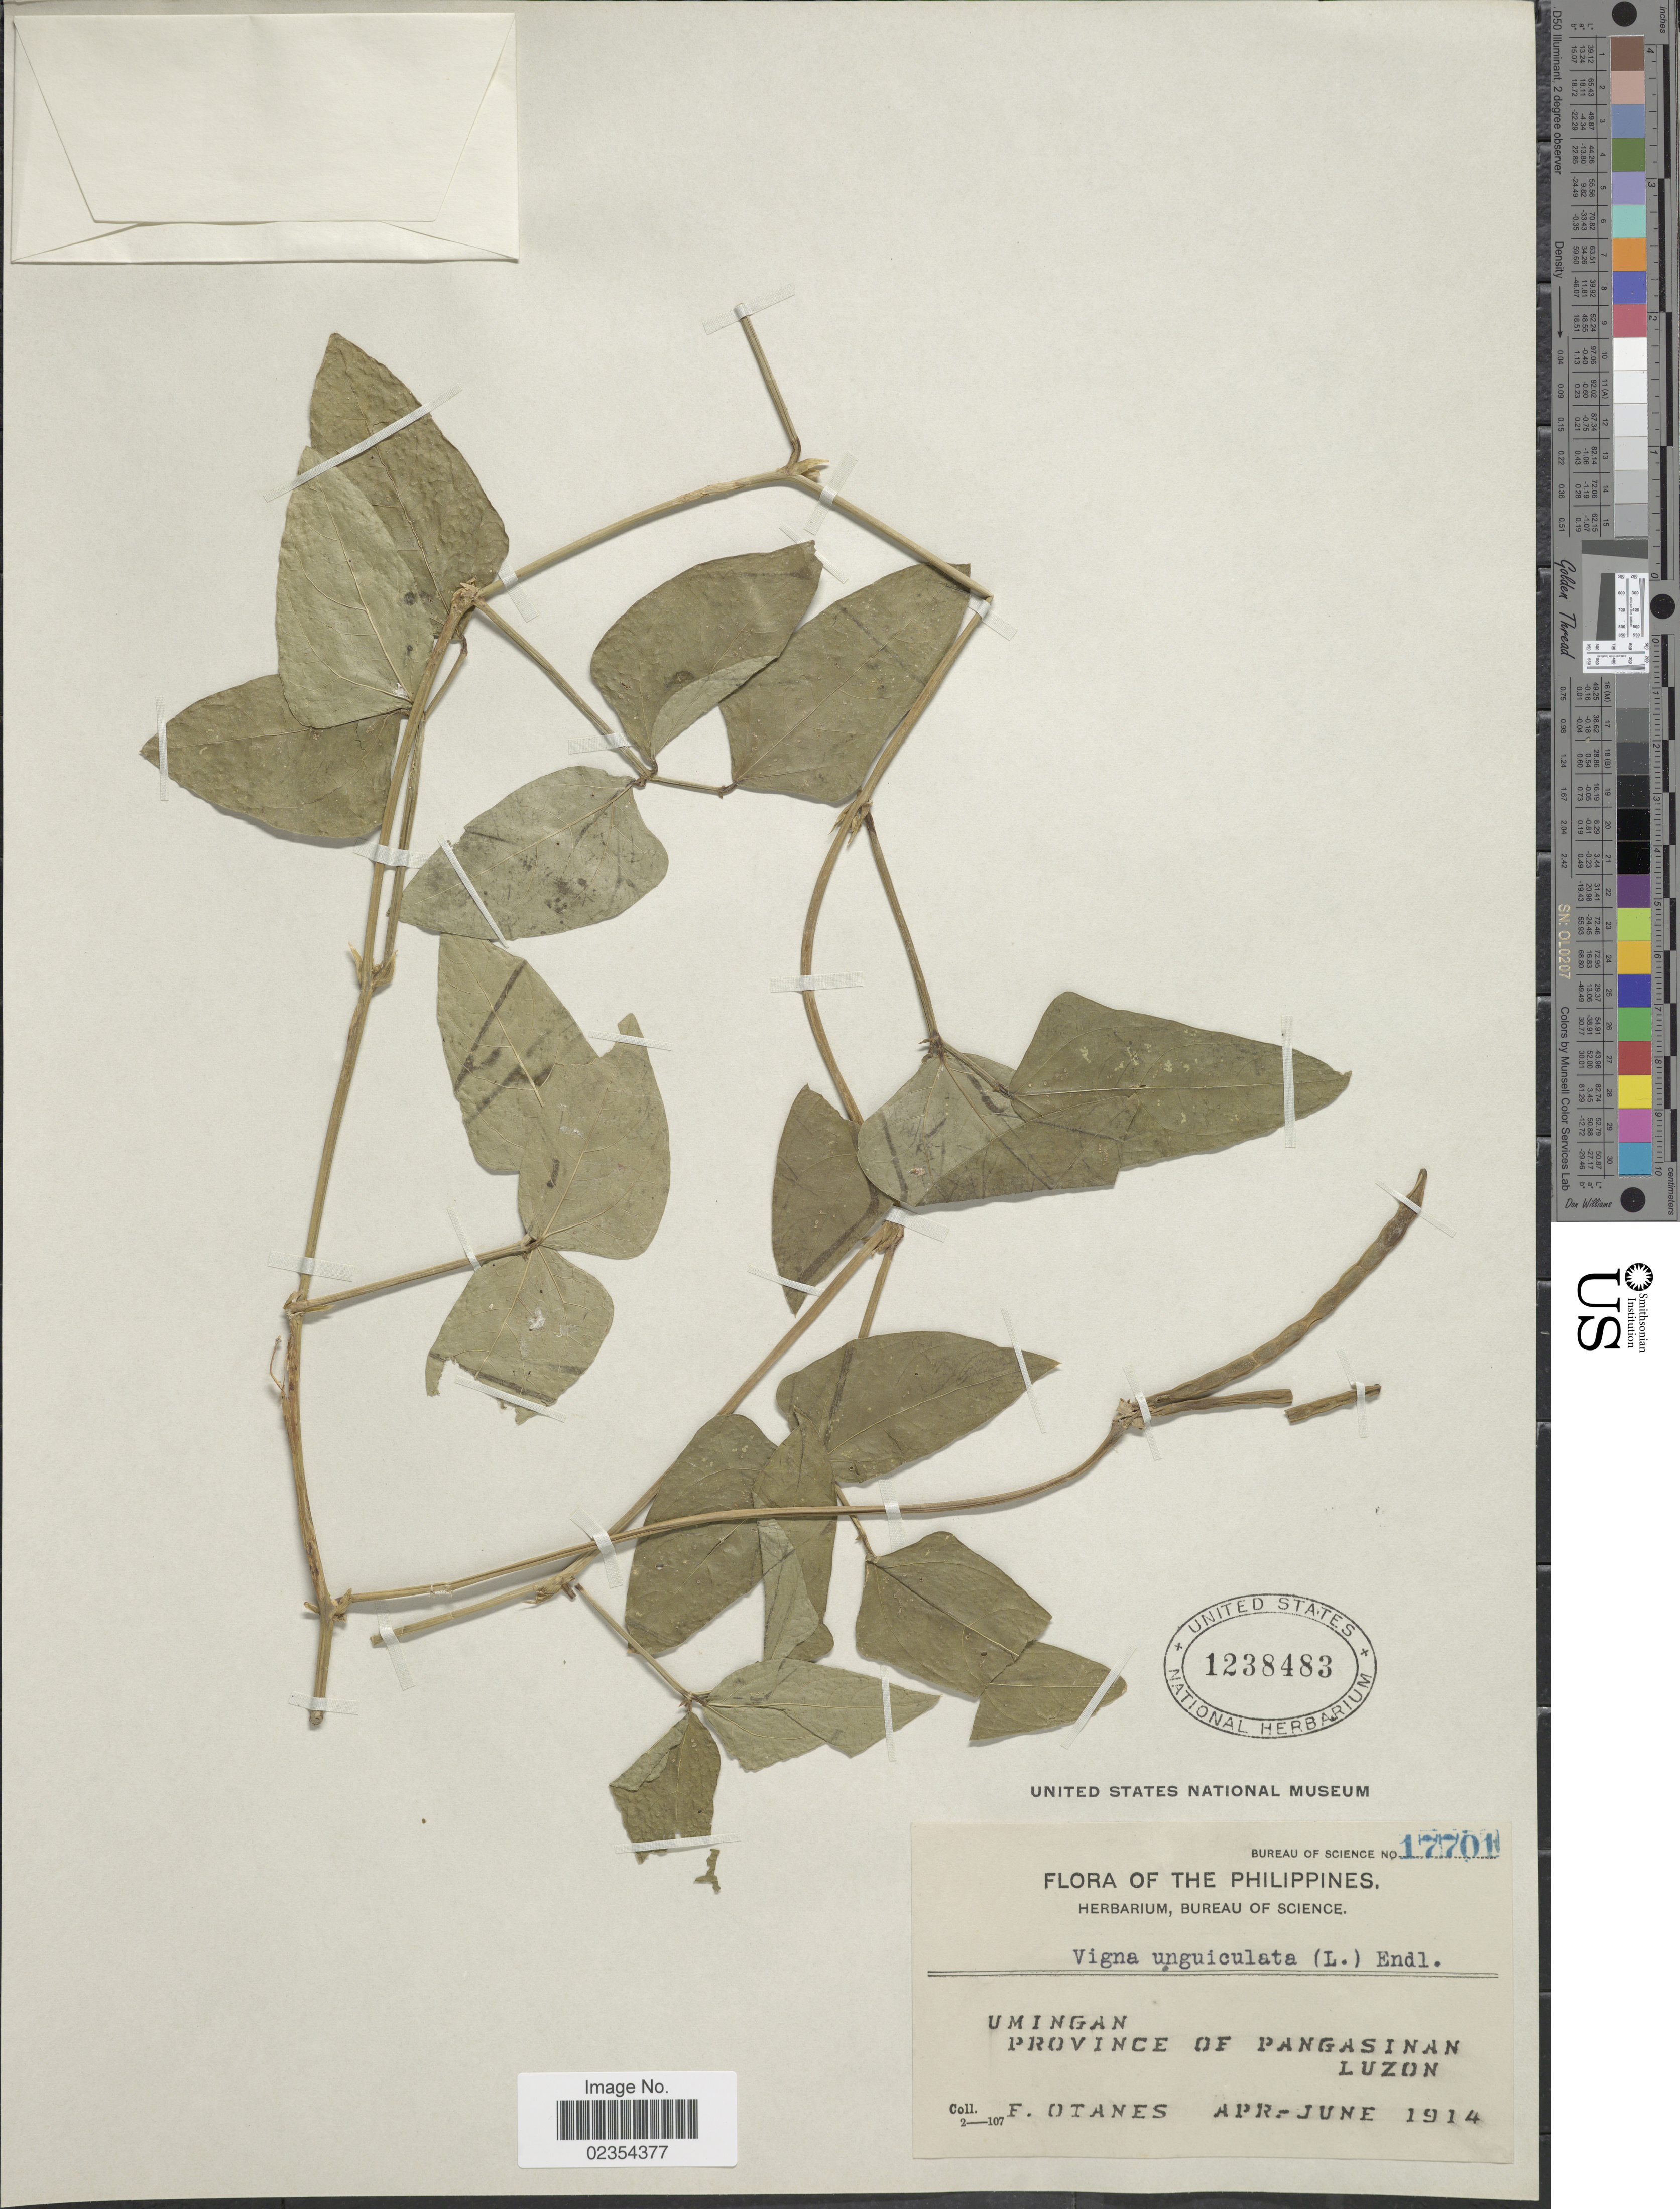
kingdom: Plantae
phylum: Tracheophyta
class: Magnoliopsida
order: Fabales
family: Fabaceae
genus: Vigna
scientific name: Vigna unguiculata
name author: (L.) Walp.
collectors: F. Q. Otanes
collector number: Bureau of Science 17701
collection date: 1914-04/1914-06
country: Philippines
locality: Umingan, Province of Pangasinan, Luzon.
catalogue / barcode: US 1238483